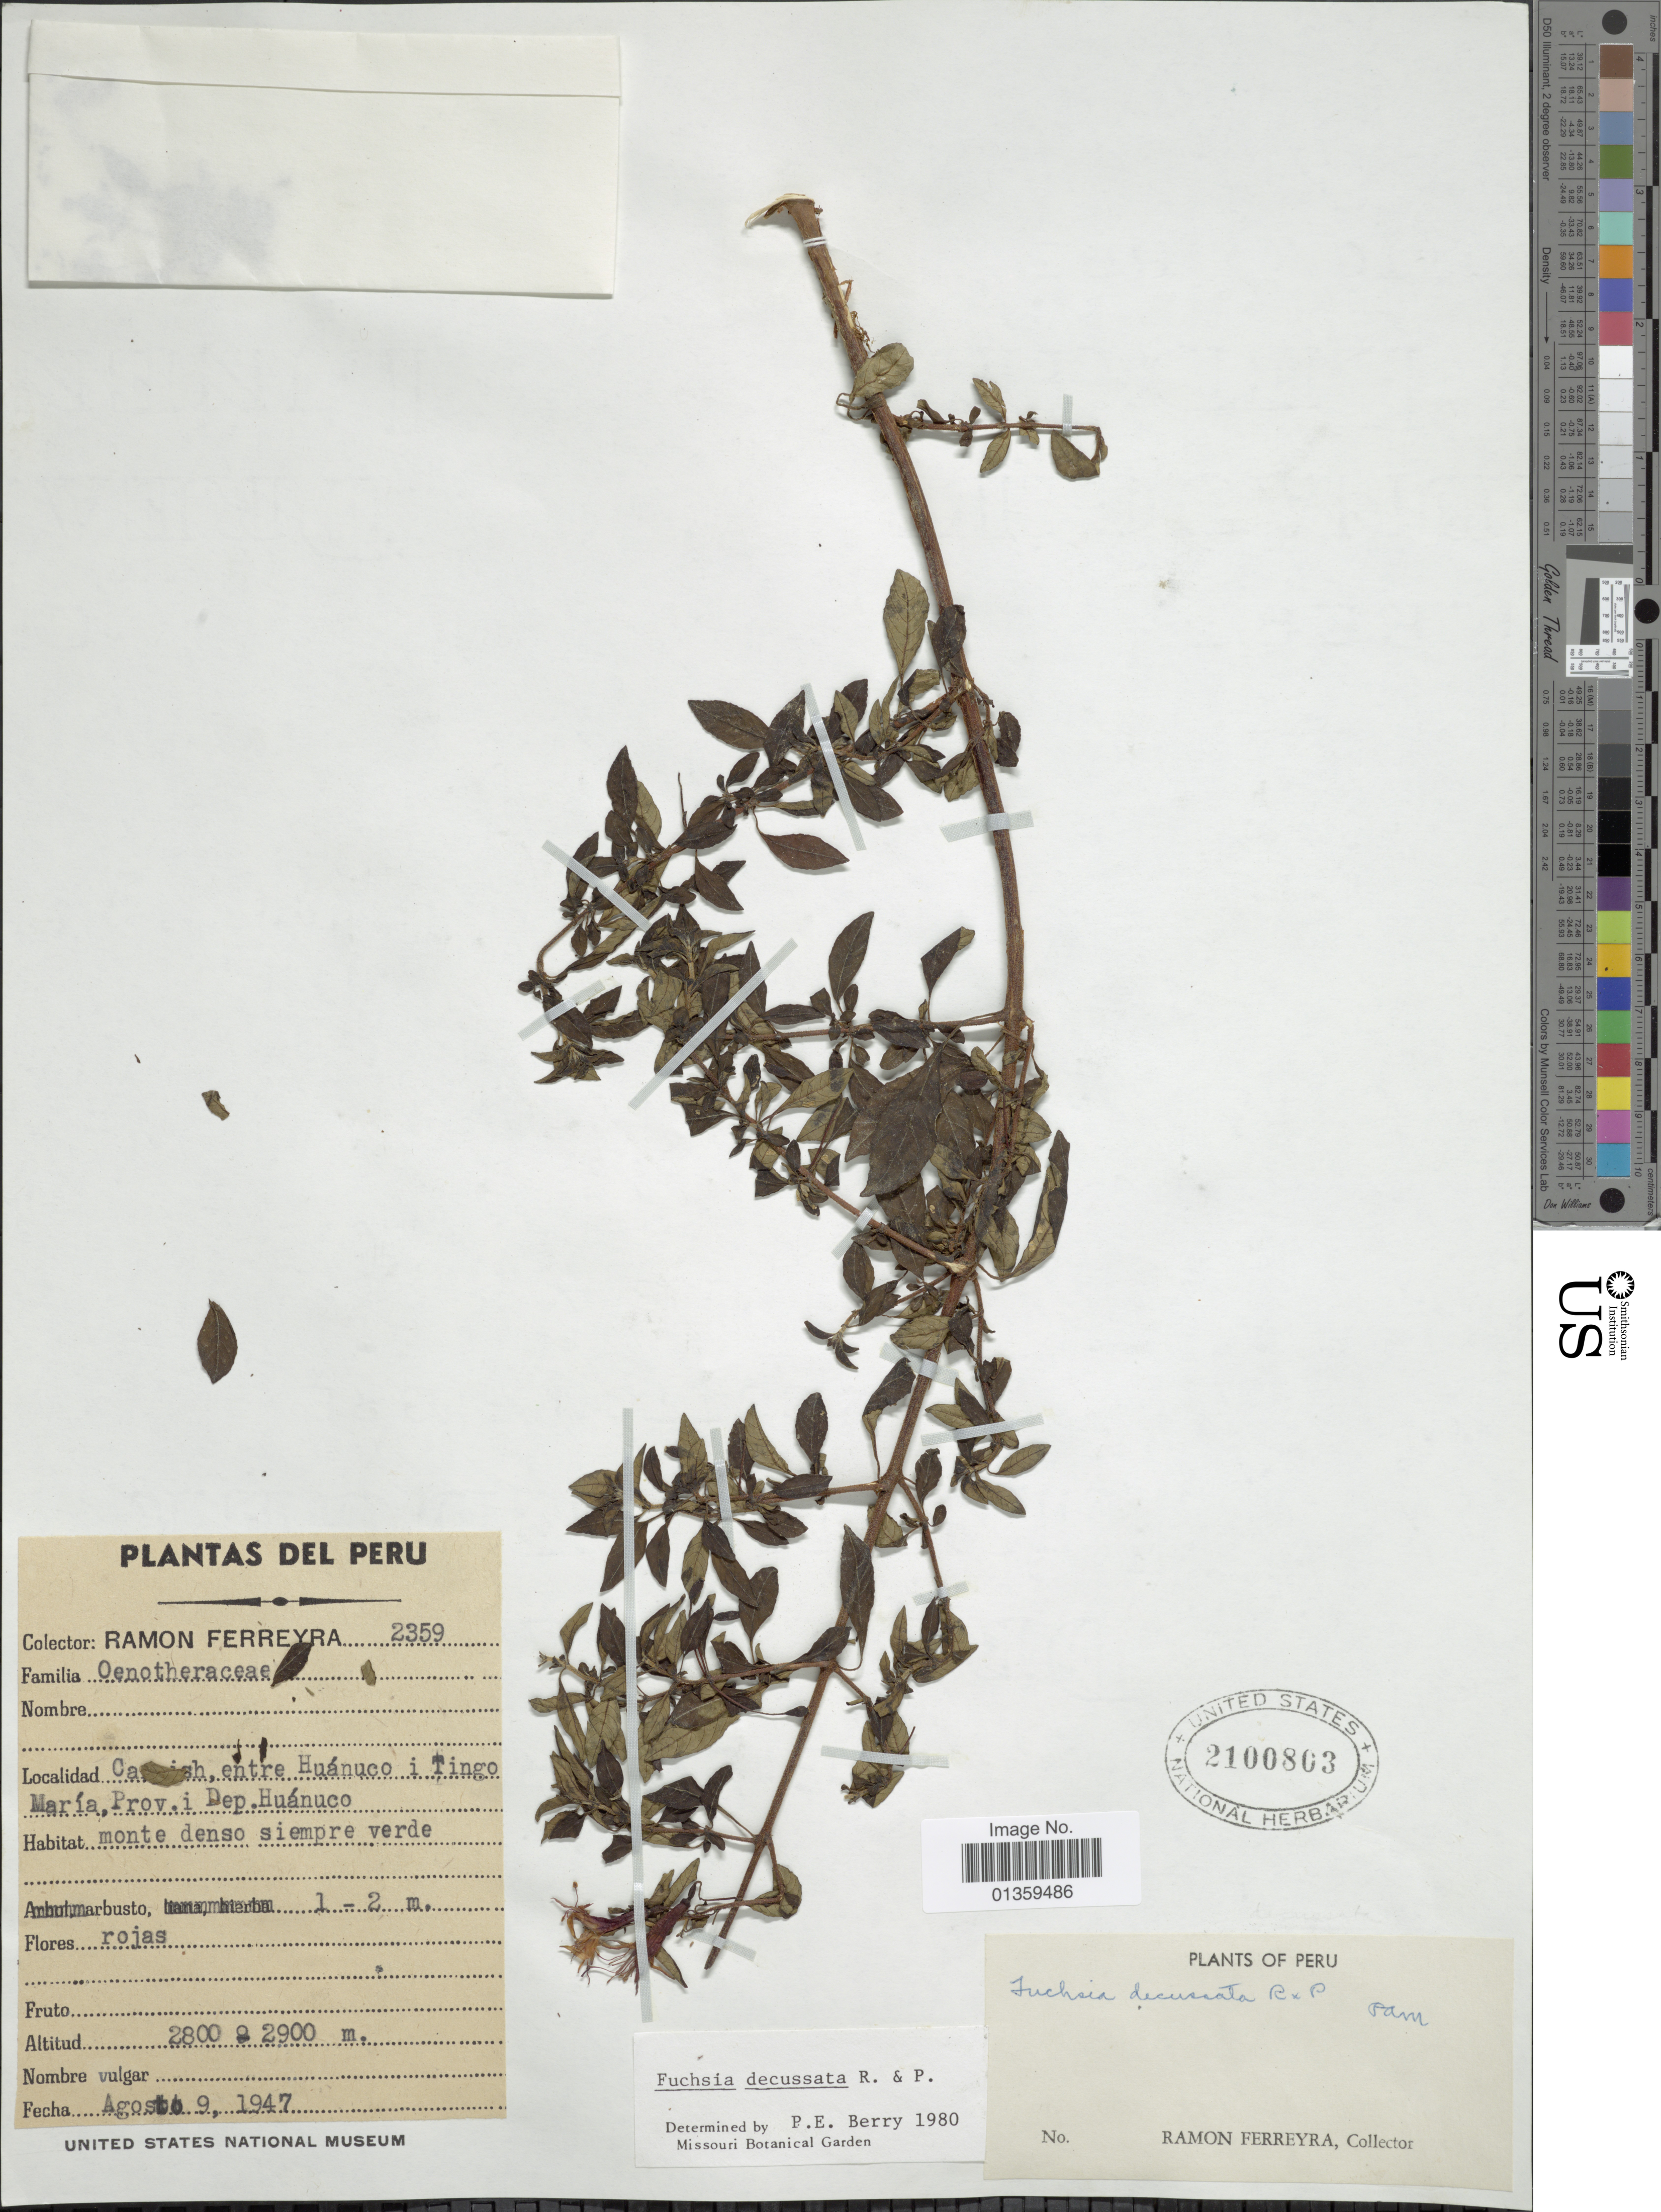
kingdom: Plantae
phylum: Tracheophyta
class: Magnoliopsida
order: Myrtales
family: Onagraceae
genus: Fuchsia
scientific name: Fuchsia decussata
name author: Ruiz & Pav.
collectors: R. A. Ferreyra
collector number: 2359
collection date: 1947-08-09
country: Peru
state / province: Huánuco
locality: Carpish, entre Huánuco i Tingo María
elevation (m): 2800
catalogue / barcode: US 2100803